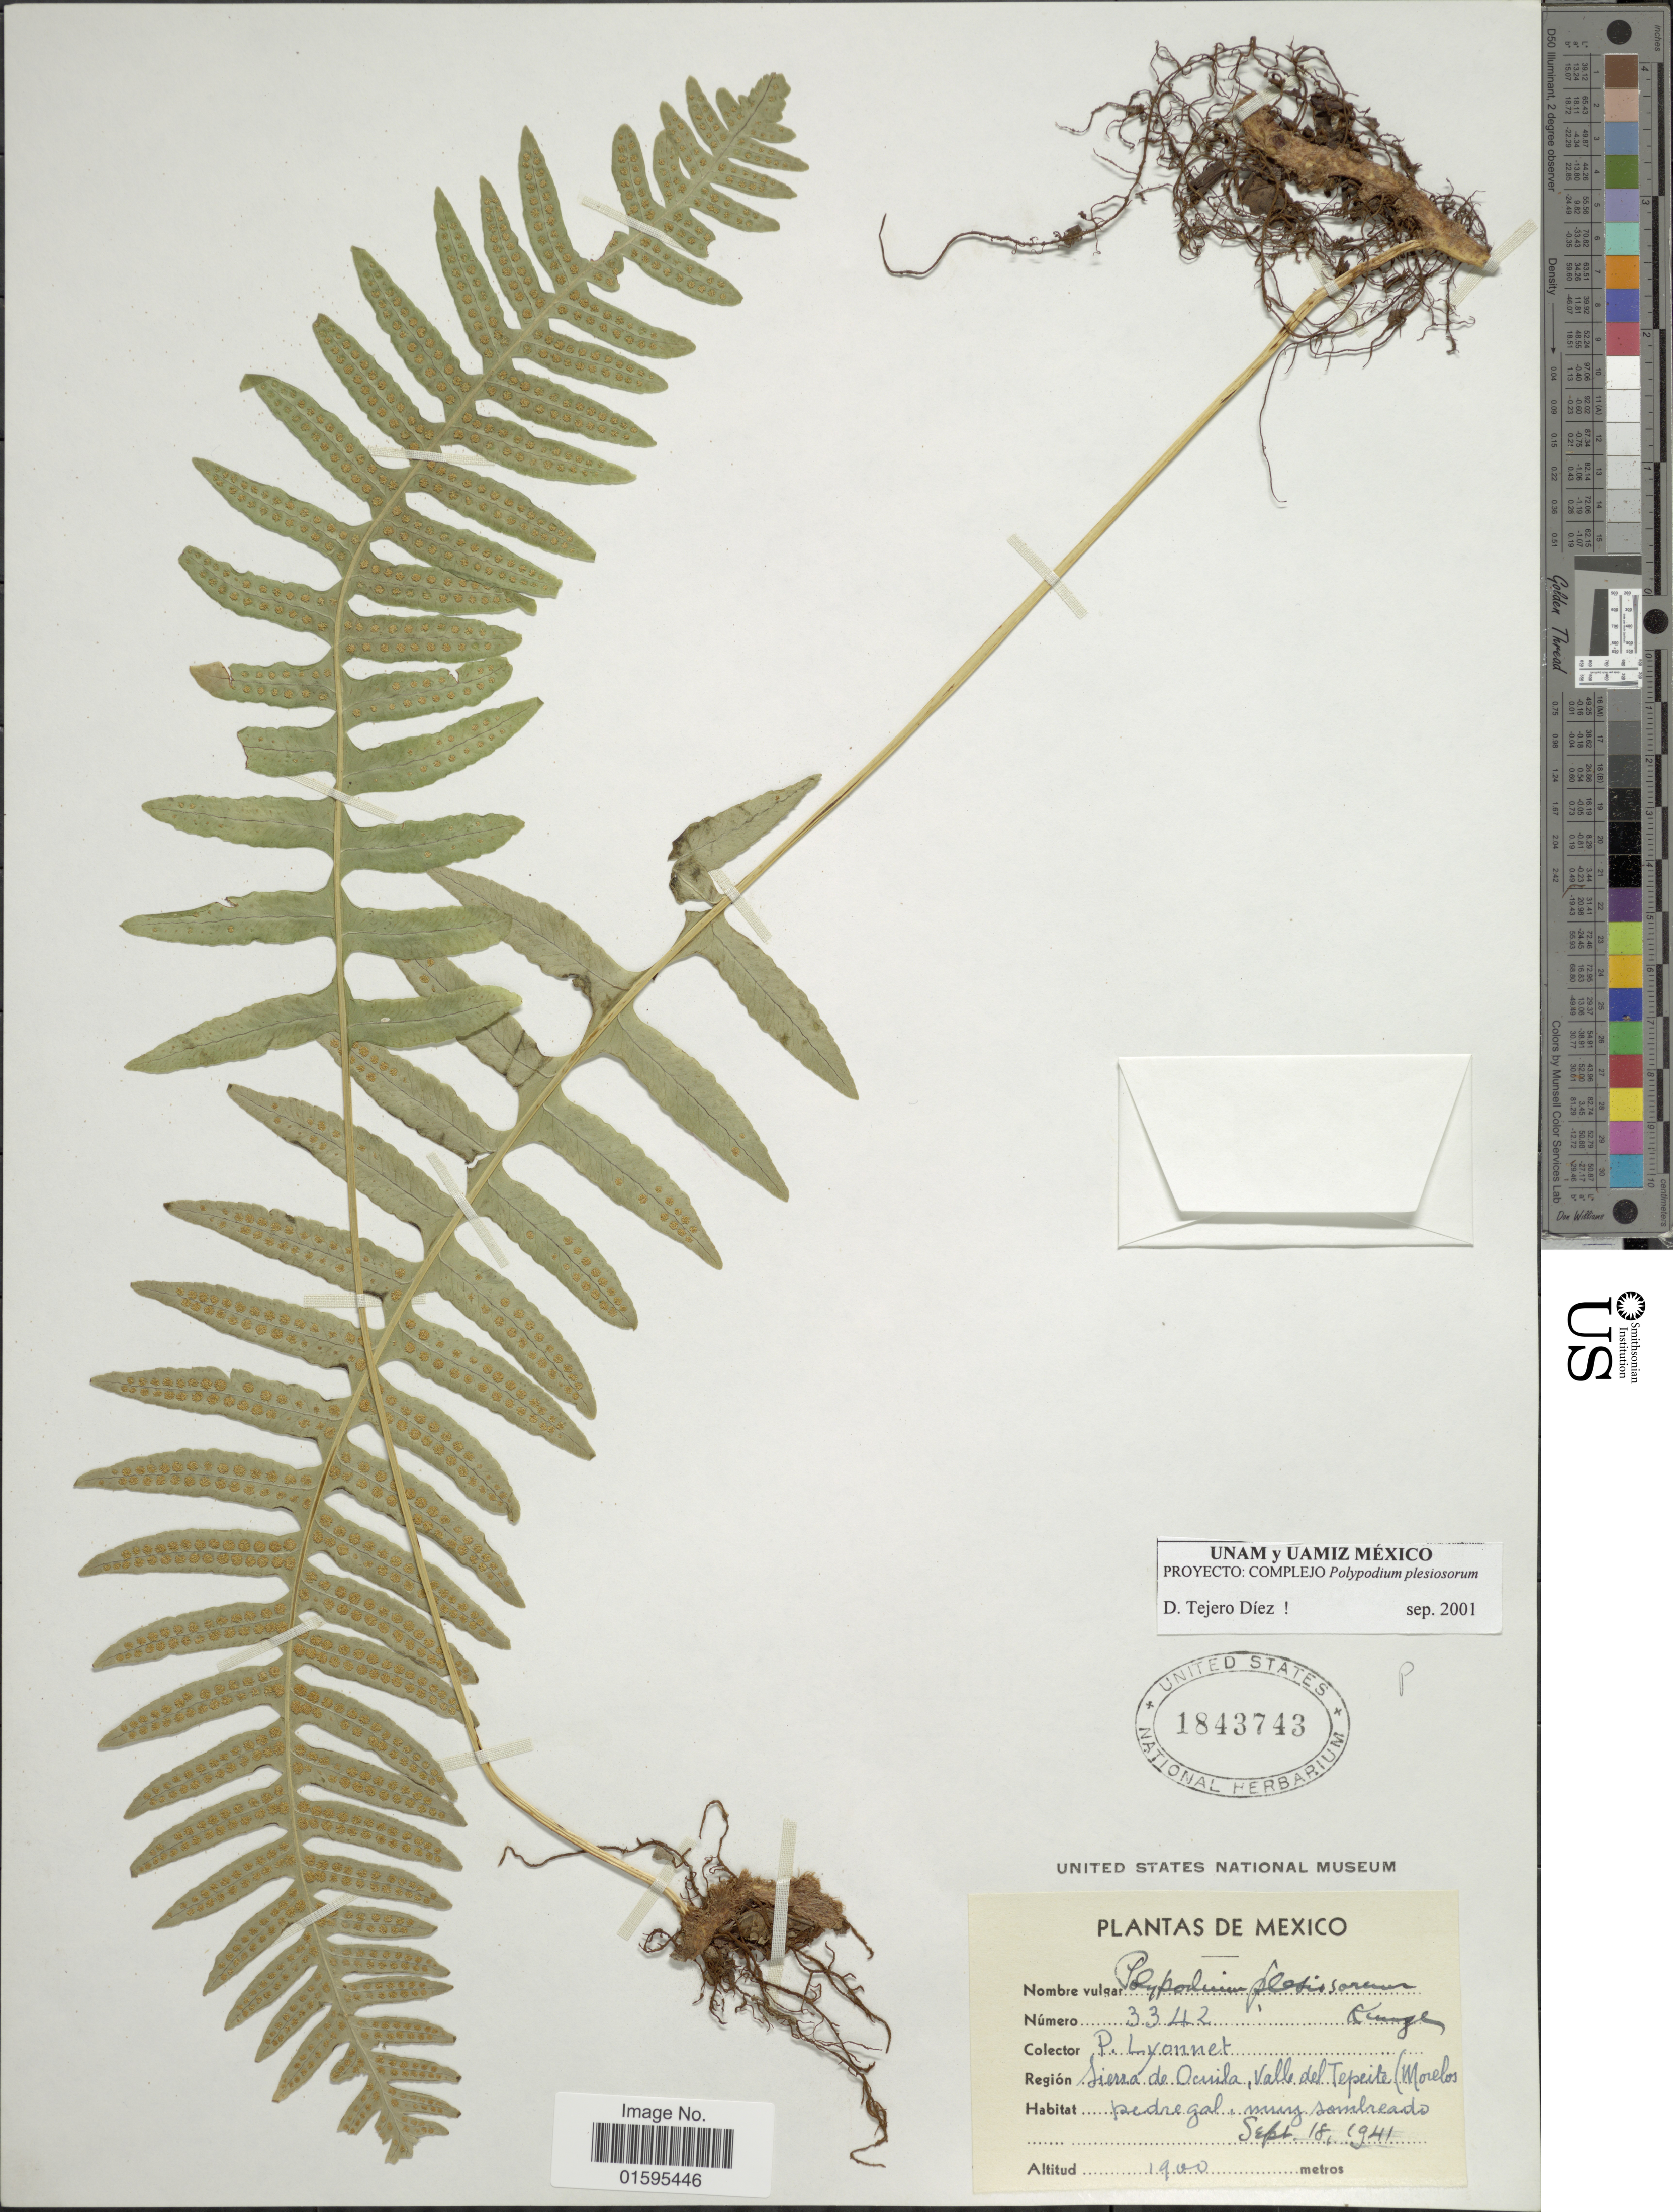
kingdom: Plantae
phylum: Tracheophyta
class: Polypodiopsida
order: Polypodiales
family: Polypodiaceae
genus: Polypodium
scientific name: Polypodium plesiosorum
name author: Kunze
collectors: P. Lyonnet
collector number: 3342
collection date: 1941-09-18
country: Mexico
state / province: Morelos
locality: Región Sierra de Ocuila, Valle del Tepeite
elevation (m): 1900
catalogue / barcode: US 1843743